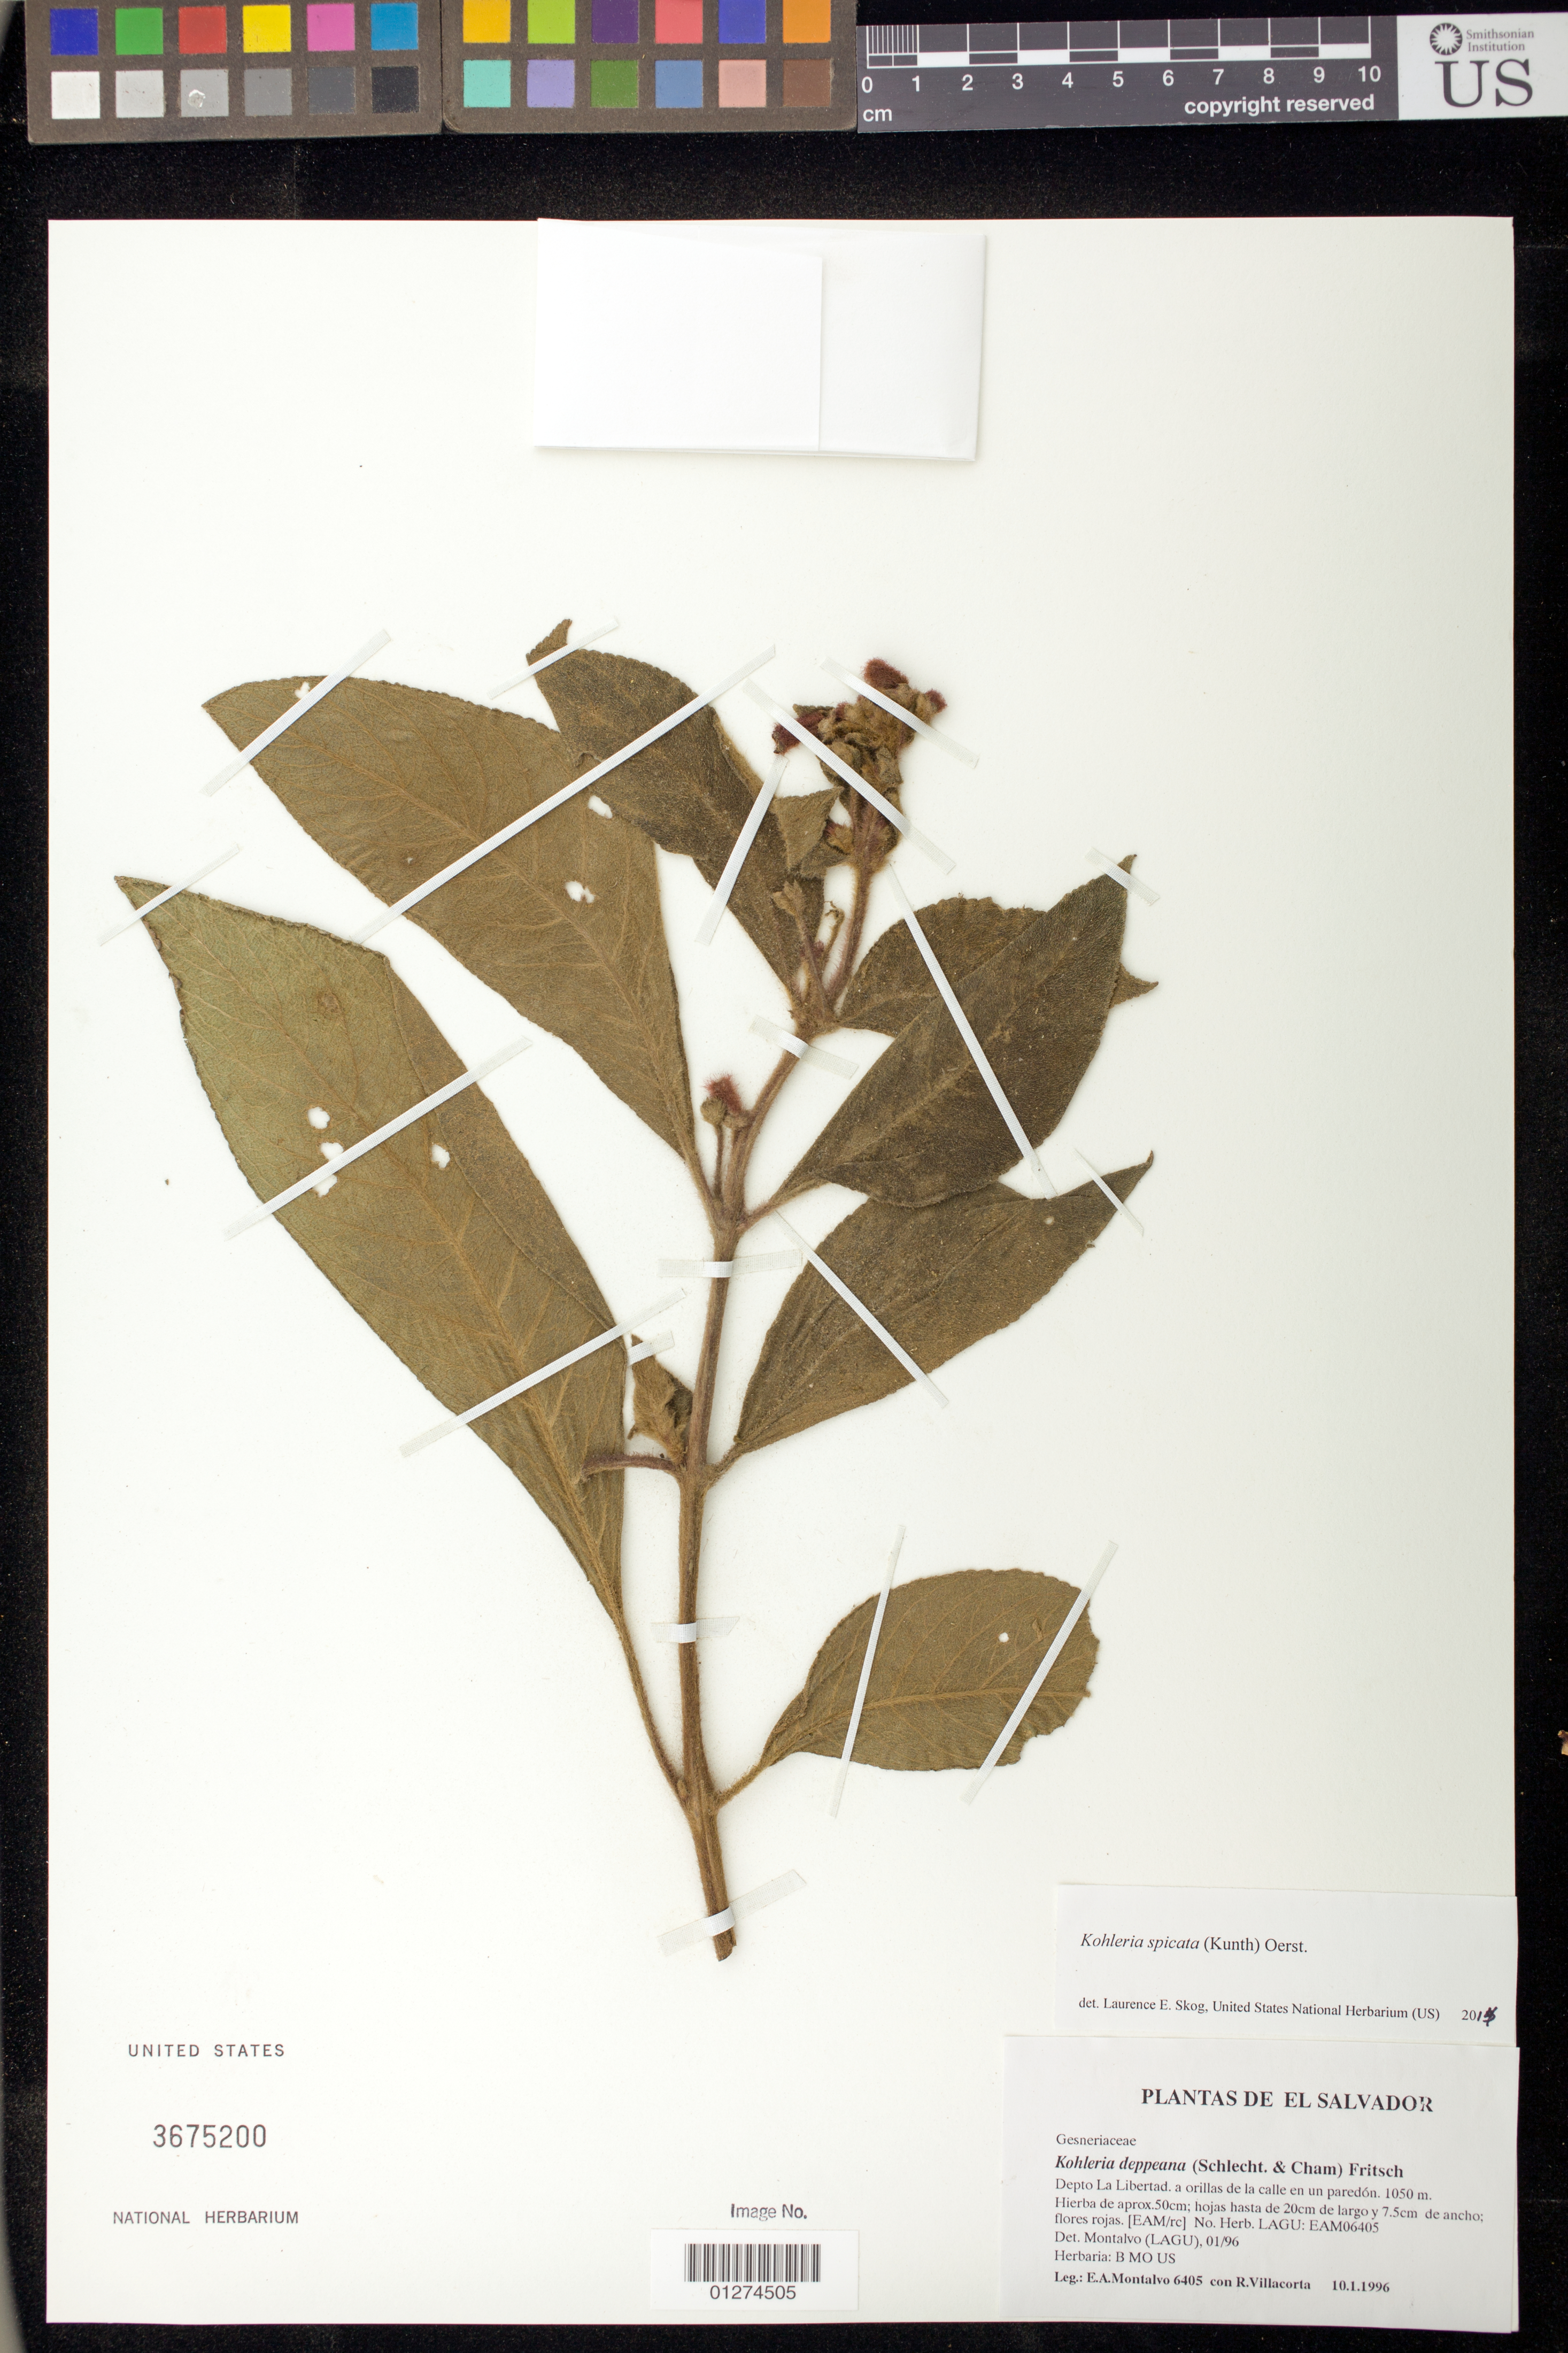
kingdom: Plantae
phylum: Tracheophyta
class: Magnoliopsida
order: Lamiales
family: Gesneriaceae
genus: Kohleria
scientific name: Kohleria spicata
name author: (Kunth) Oerst.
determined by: Skog, Laurence E.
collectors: E. A. Montalvo & R. Villacorta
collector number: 6405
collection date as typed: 10.1.1996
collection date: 1996-01-10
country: El Salvador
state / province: La Libertad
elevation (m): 1050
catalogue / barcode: US 3675200